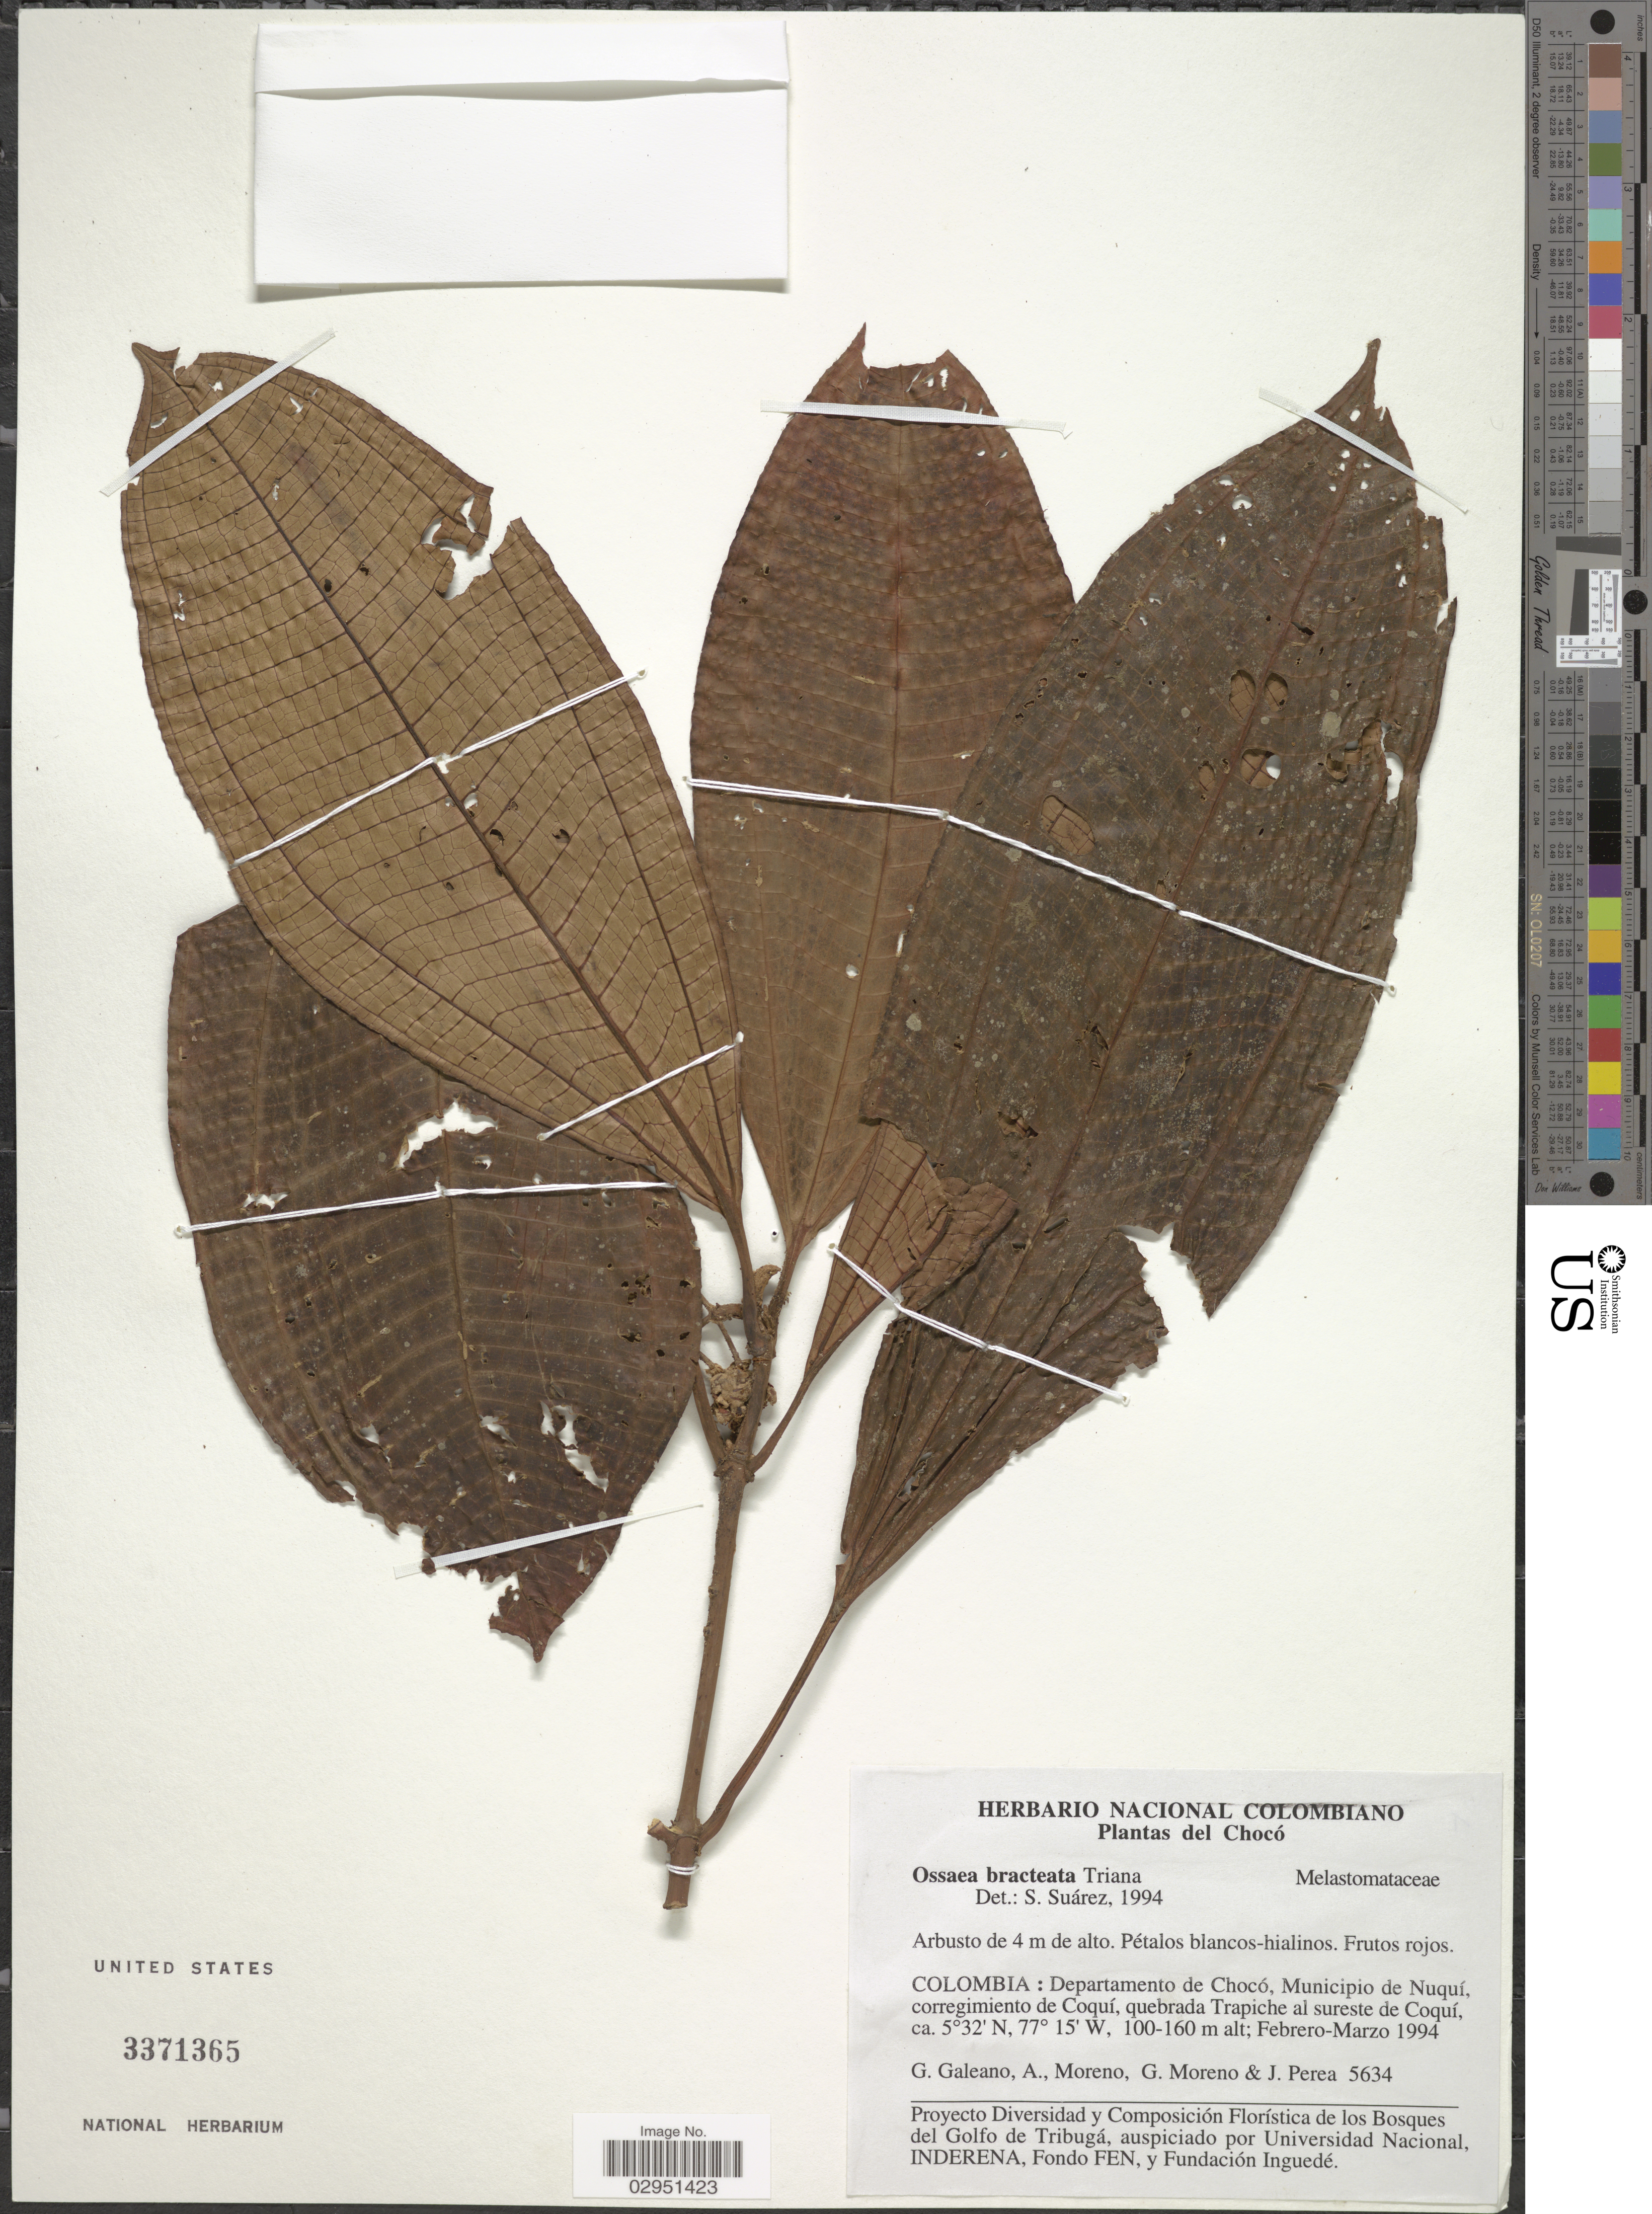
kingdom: Plantae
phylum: Tracheophyta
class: Magnoliopsida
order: Myrtales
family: Melastomataceae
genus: Ossaea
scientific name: Ossaea bracteata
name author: Triana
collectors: G. Galeano, G. Moreno & J. Perea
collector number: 5634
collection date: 1994-02/1994-03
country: Colombia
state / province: Chocó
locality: Departamento de Chocó, Municipio de Nuquí, corregimiento de Coquí, quebrada Trapiche al sureste de Coquí.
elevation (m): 100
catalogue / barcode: US 3371365